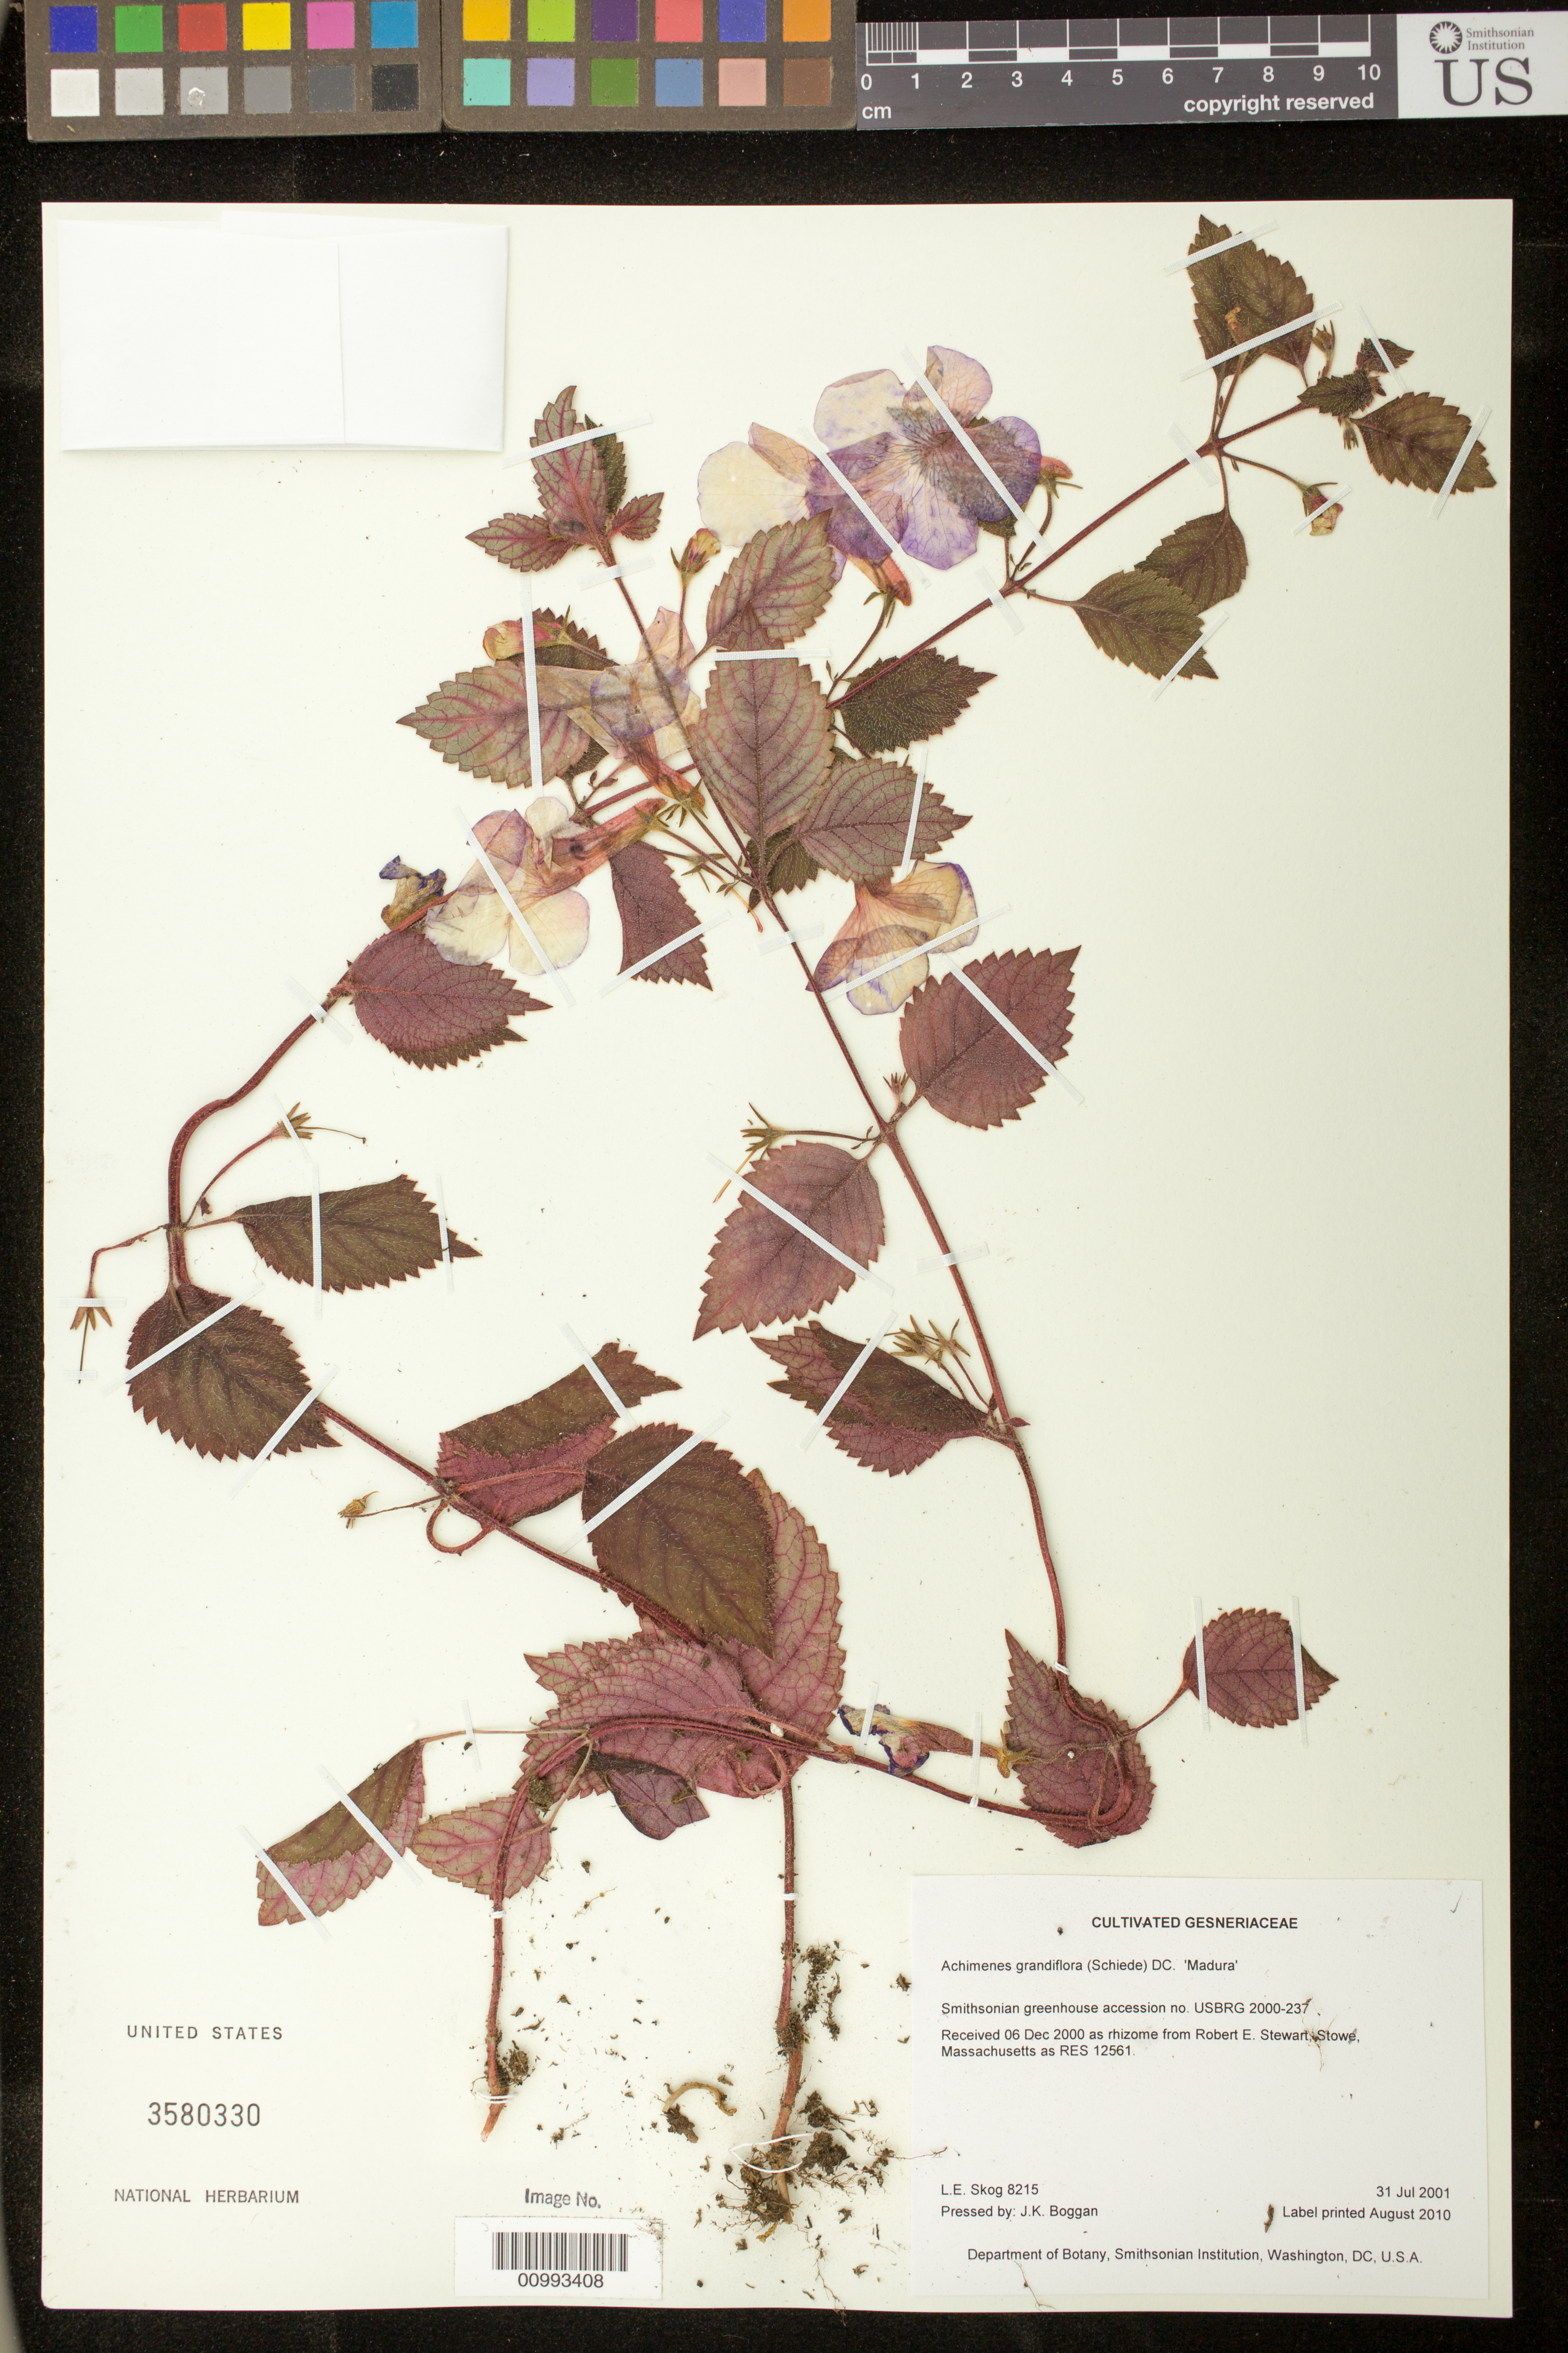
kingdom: Plantae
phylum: Tracheophyta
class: Magnoliopsida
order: Lamiales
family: Gesneriaceae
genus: Achimenes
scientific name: Achimenes grandiflora 'Madura'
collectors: L. E. Skog & J. K. Boggan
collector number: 8215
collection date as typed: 31 Jul 2001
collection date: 2001-07-31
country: United States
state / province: District of Columbia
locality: Department of Botany, Smithsonian Institution, Washington, DC, U.S.A.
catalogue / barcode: US 3580330